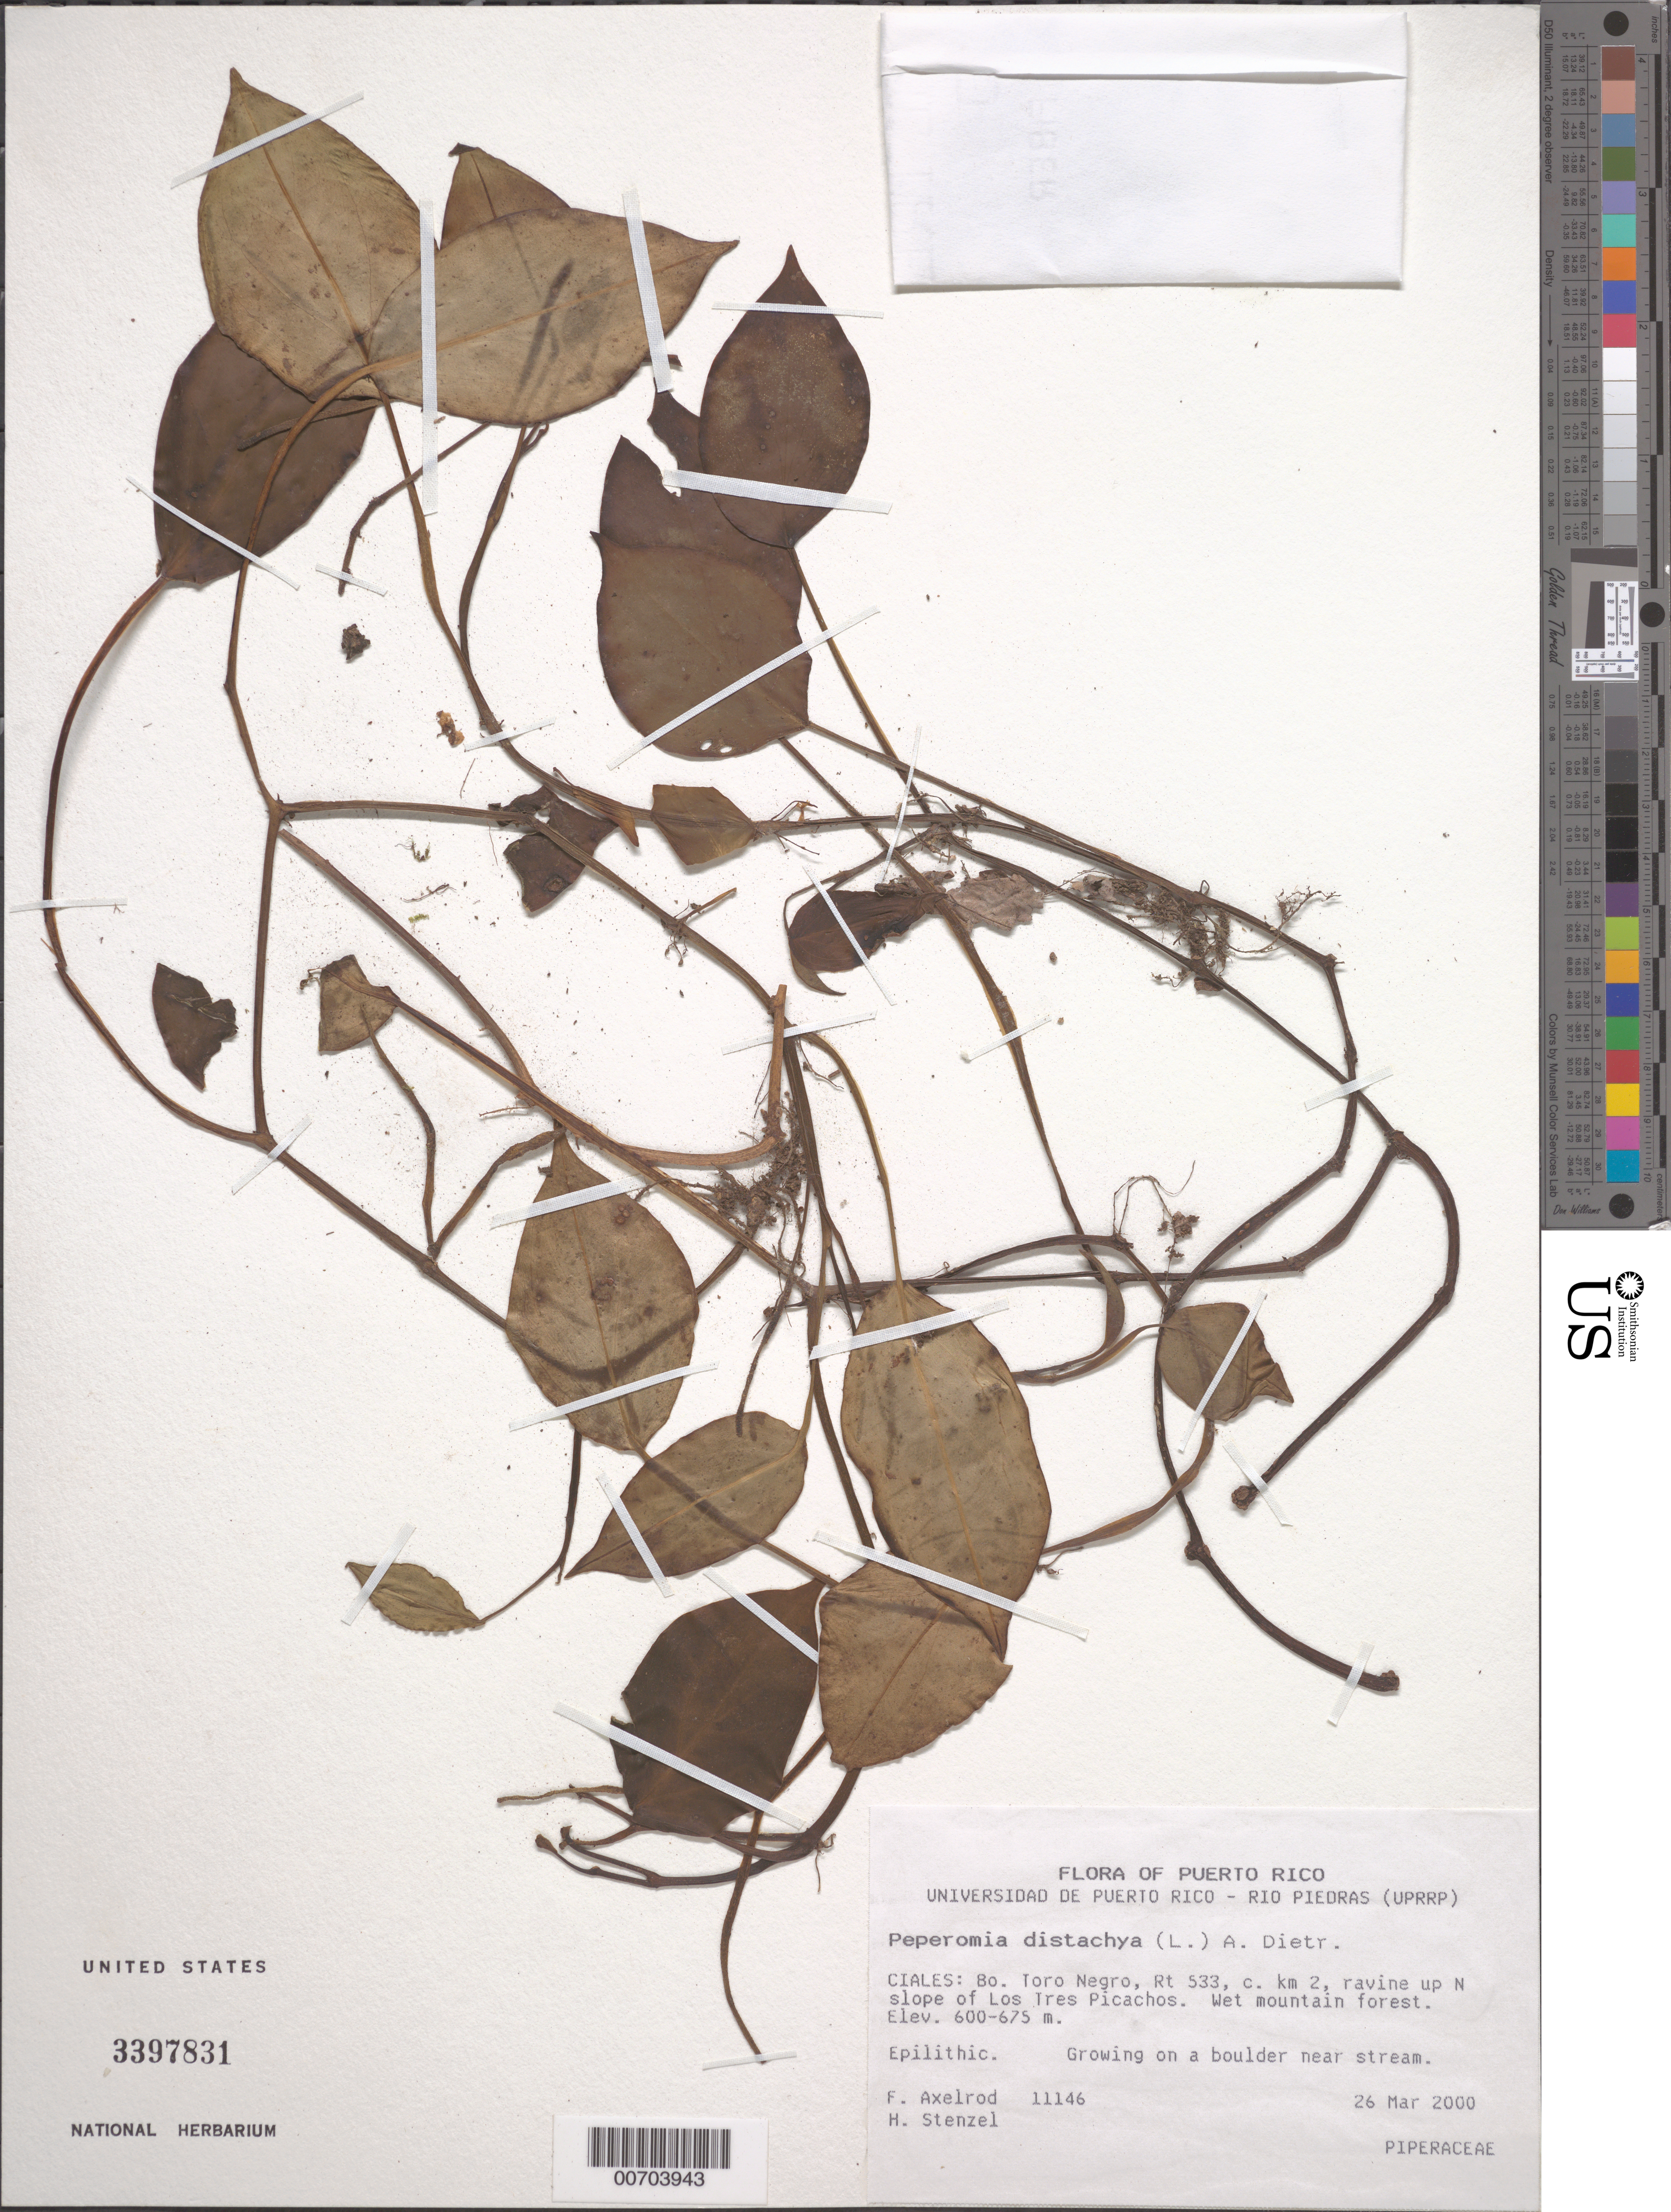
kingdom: Plantae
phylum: Tracheophyta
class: Magnoliopsida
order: Piperales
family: Piperaceae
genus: Peperomia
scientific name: Peperomia distachya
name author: (L.) A. Dietr.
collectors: F. S. Axelrod & H. Stenzel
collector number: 11146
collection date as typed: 26 Mar 2000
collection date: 2000-03-26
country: Puerto Rico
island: Greater Antilles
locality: Ciales: Bo. Toro Negro, Rt 533, c. km 2, ravine up N slope of Los Tres Picachos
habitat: wet mountain forest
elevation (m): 600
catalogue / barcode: US 3397831